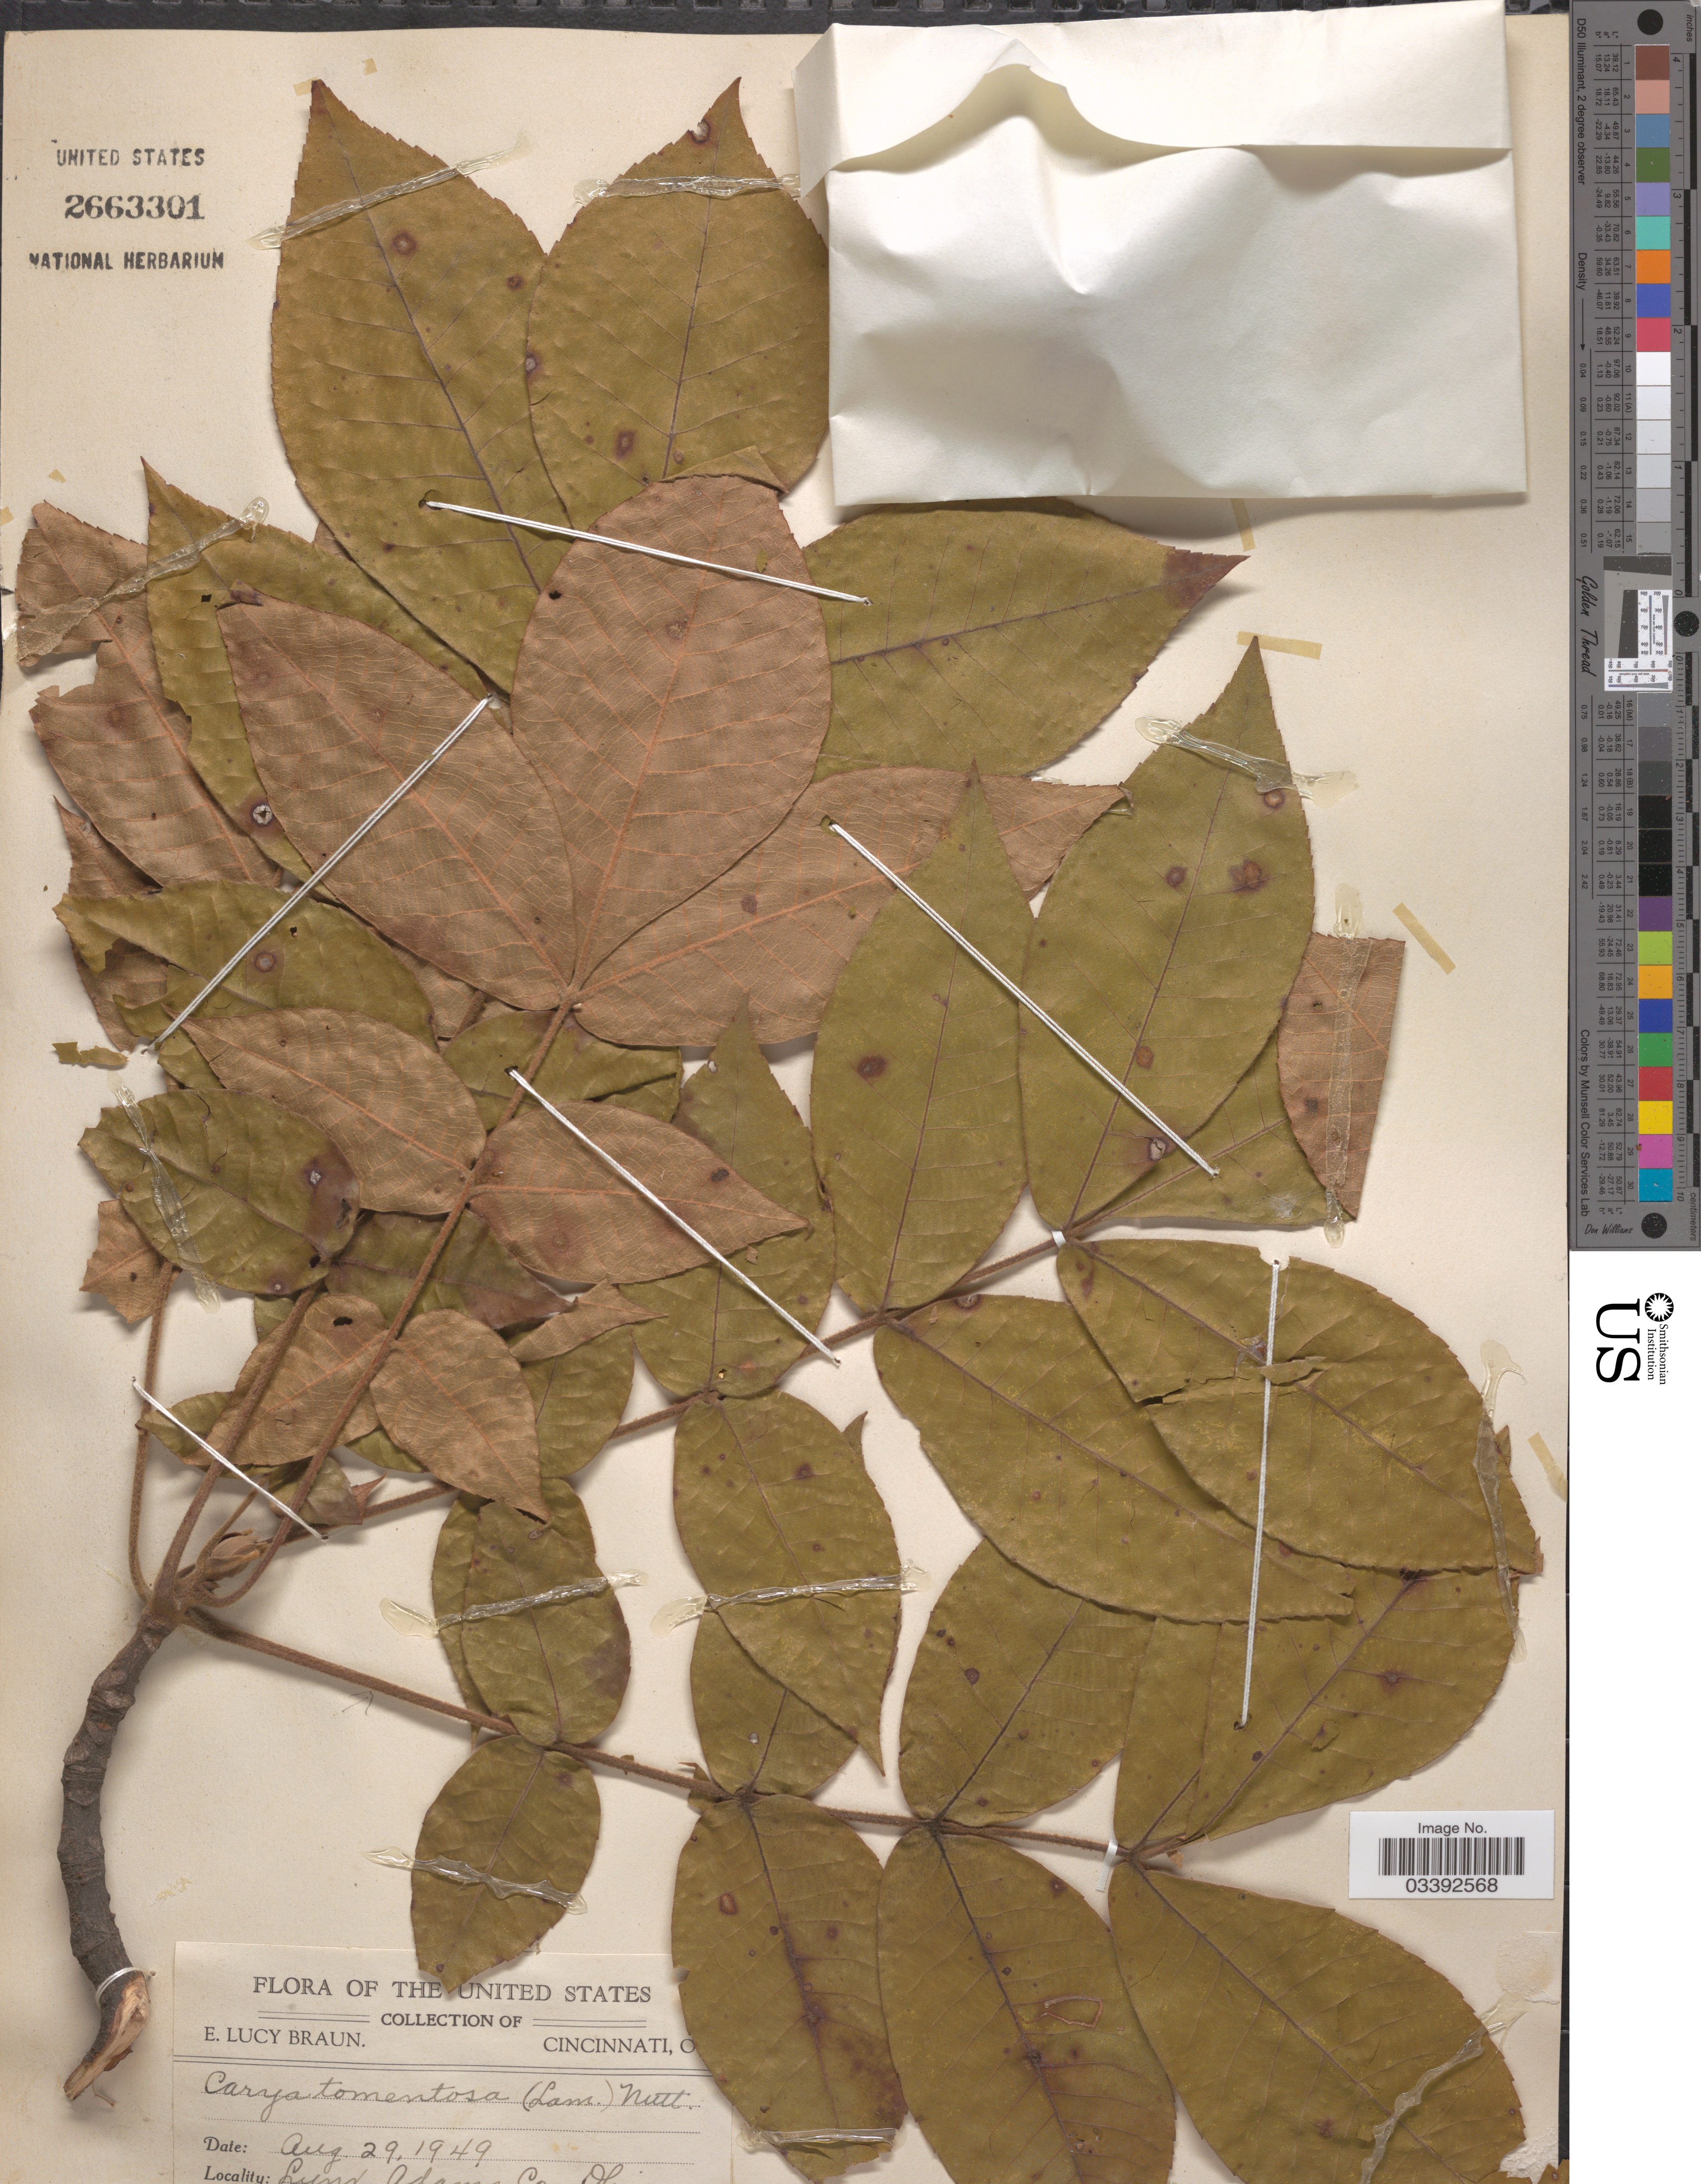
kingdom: Plantae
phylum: Tracheophyta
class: Magnoliopsida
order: Fagales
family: Juglandaceae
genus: Carya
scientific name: Carya tomentosa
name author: (Lam.) Nutt.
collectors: E. L. Braun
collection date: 1949-08-29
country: United States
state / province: Ohio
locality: Lynx. Adams Co. Oh.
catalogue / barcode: US 2663301